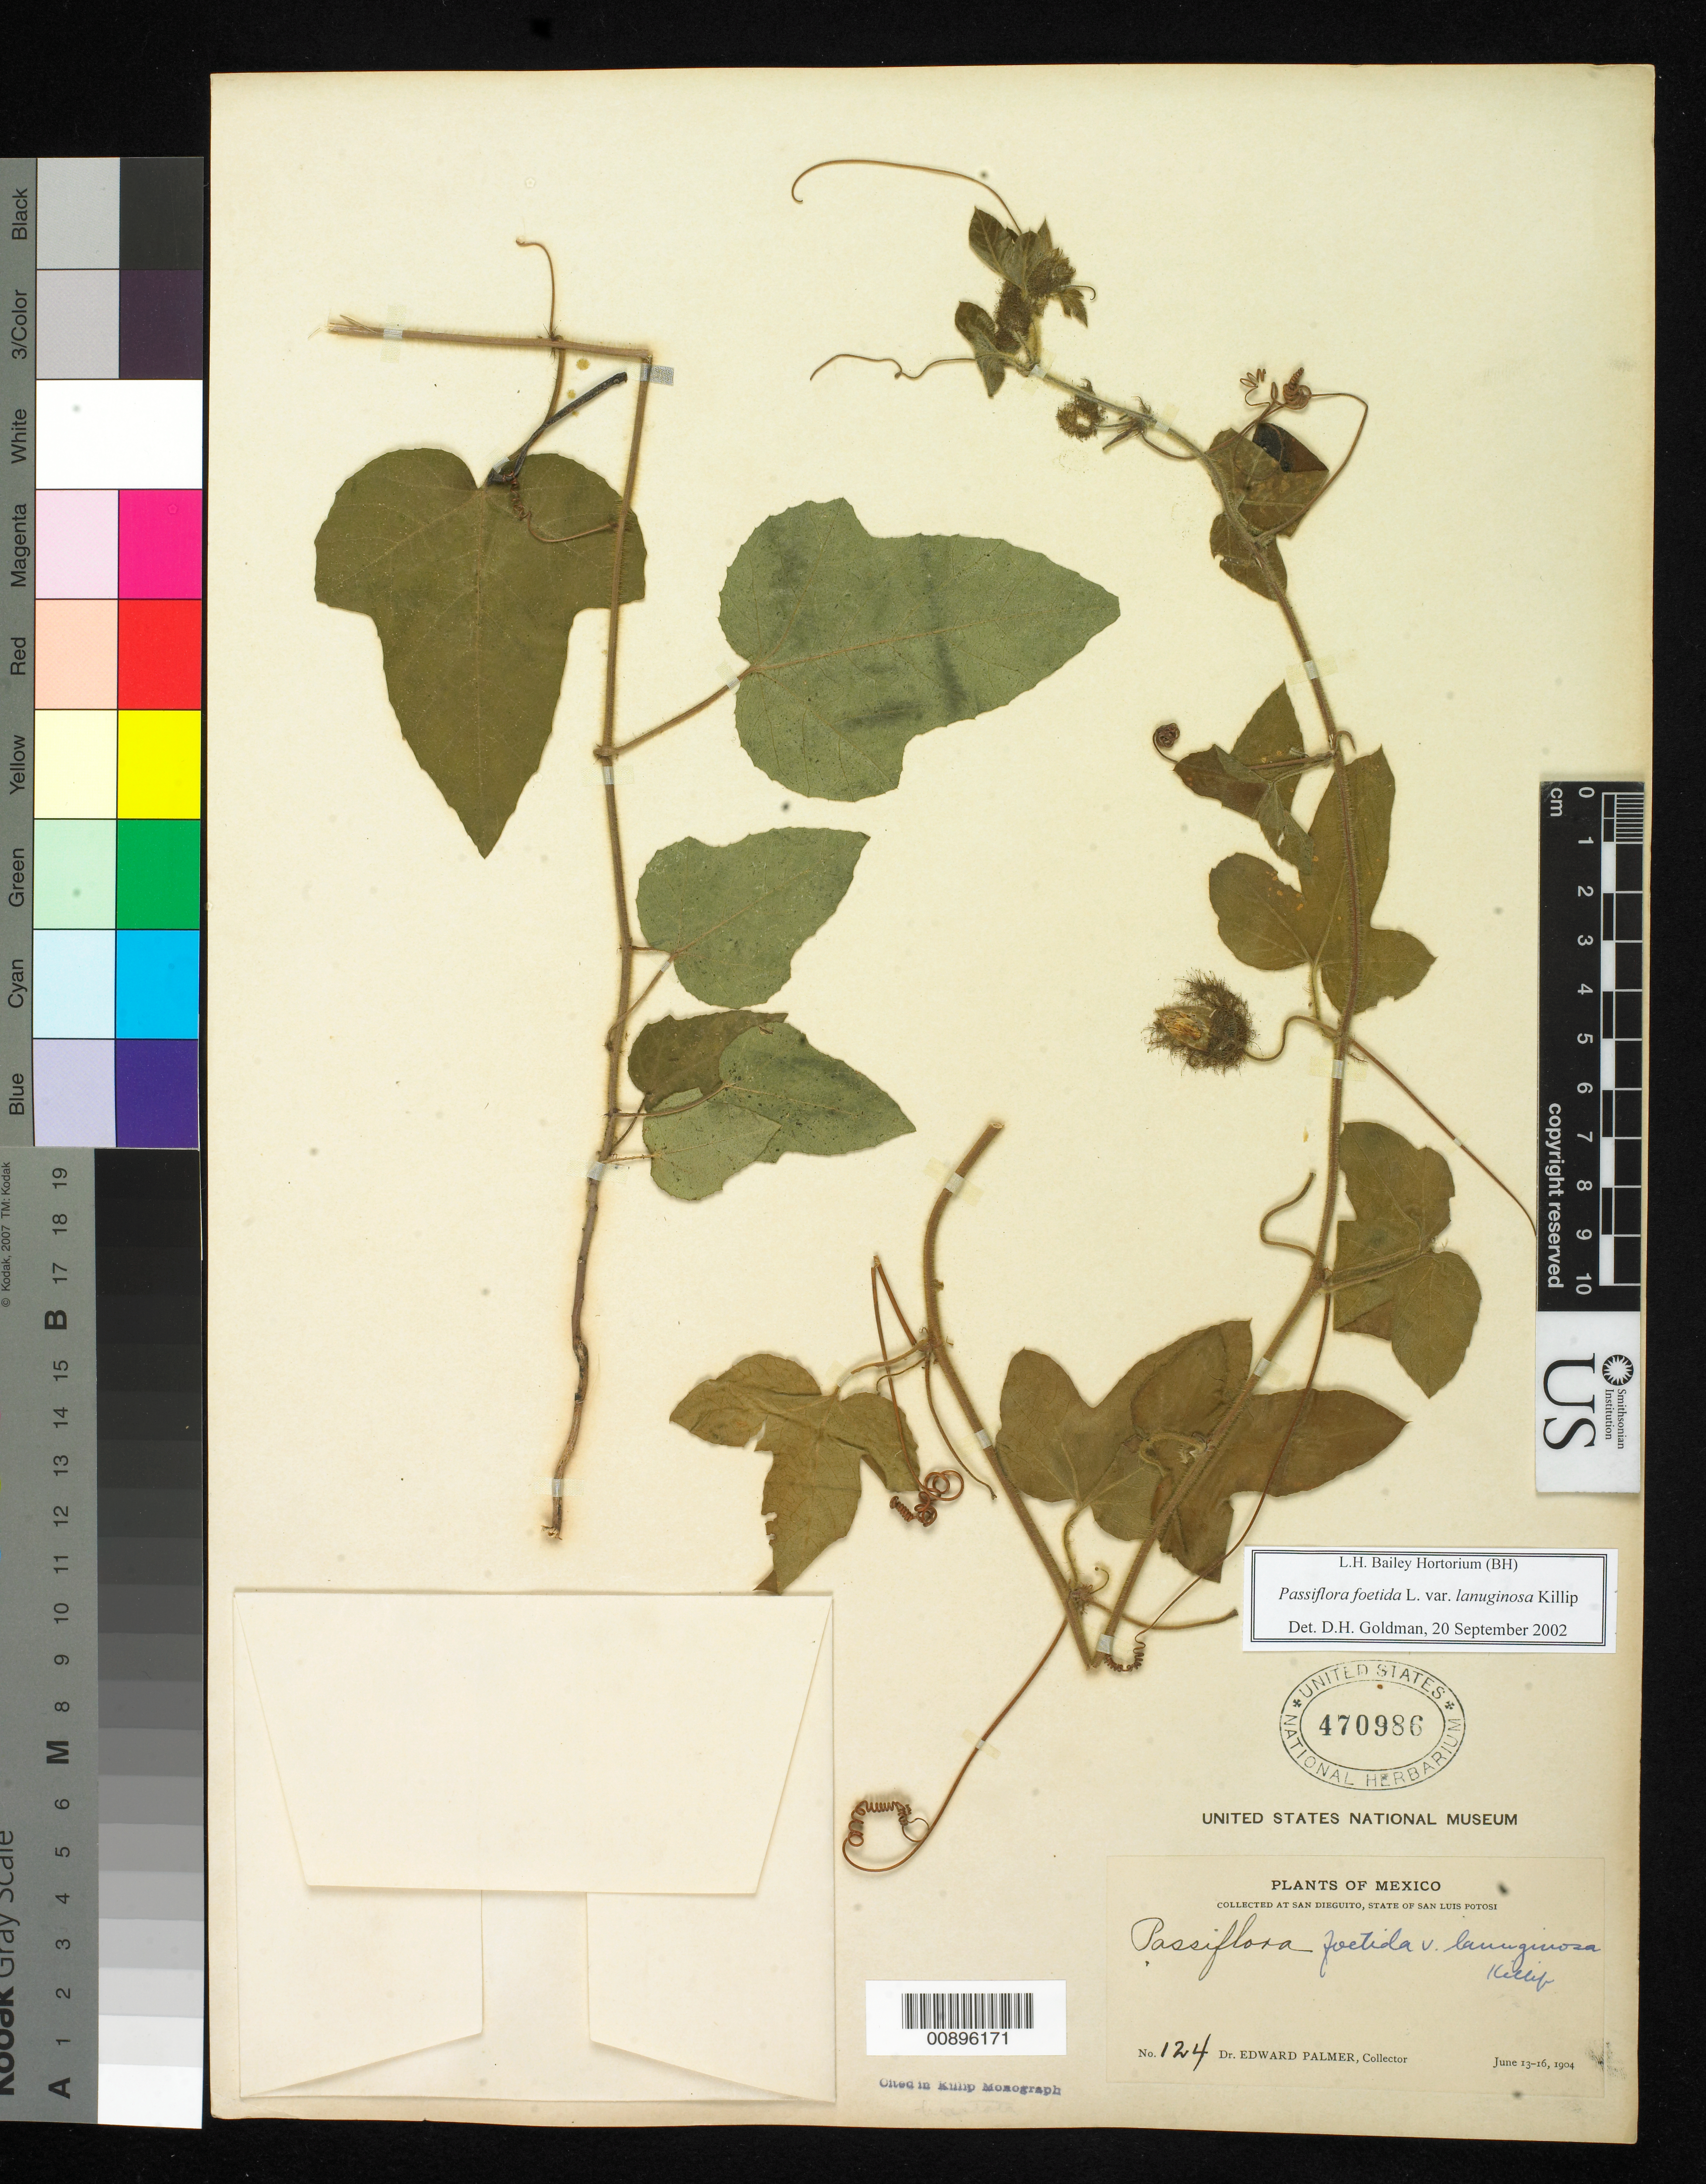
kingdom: Plantae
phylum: Tracheophyta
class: Magnoliopsida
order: Malpighiales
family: Passifloraceae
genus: Passiflora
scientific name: Passiflora foetida var. lanuginosa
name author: Killip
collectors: E. Palmer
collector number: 124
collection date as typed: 13 Jun 1904 to 16 Jun 1904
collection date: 1904-06-13/1904-06-16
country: Mexico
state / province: San Luis Potosí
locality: San Dieguito, San Luis Potosí.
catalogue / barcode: US 470986